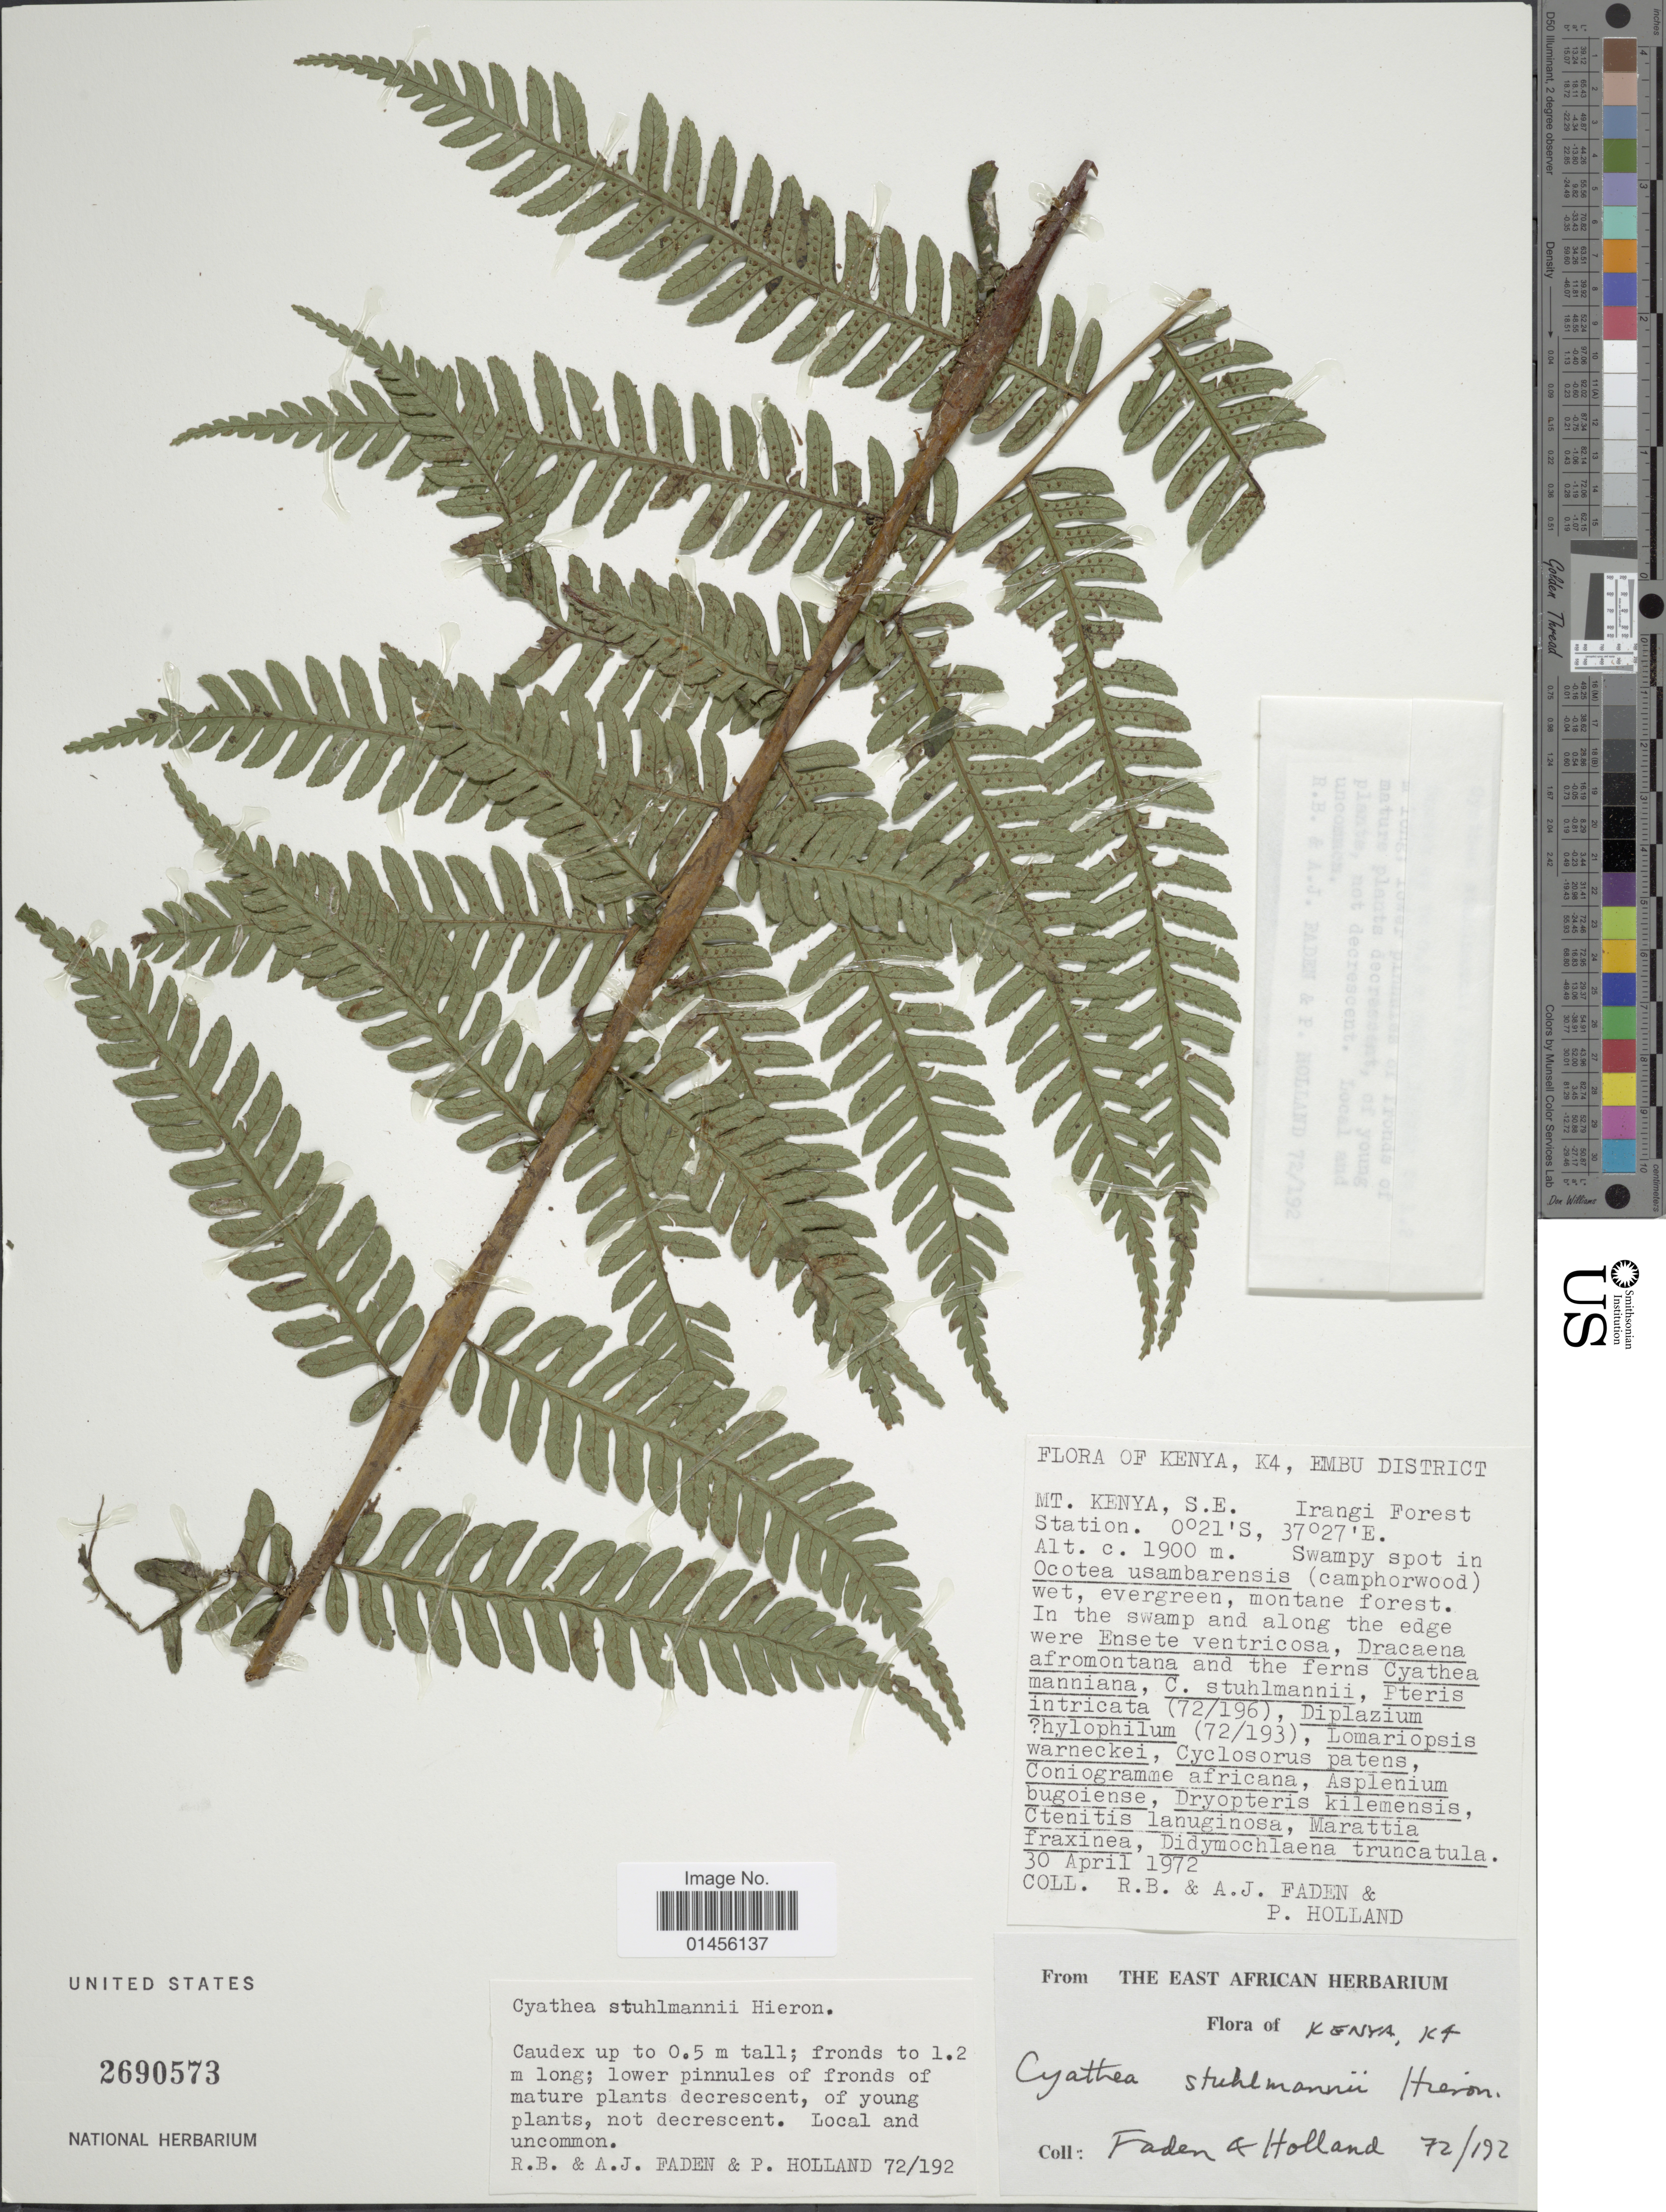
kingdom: Plantae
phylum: Tracheophyta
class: Polypodiopsida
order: Cyatheales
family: Cyatheaceae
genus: Alsophila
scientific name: Alsophila stuhlmannii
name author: (Hieron.) R.M. Tryon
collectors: R. B. Faden, A. J. Faden & P. Holland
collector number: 72/192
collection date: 1972-04-30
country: Kenya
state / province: Embu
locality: Embu District, Mt Kenya, S.E. Irangi Forest Station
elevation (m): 1900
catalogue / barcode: US 2690573